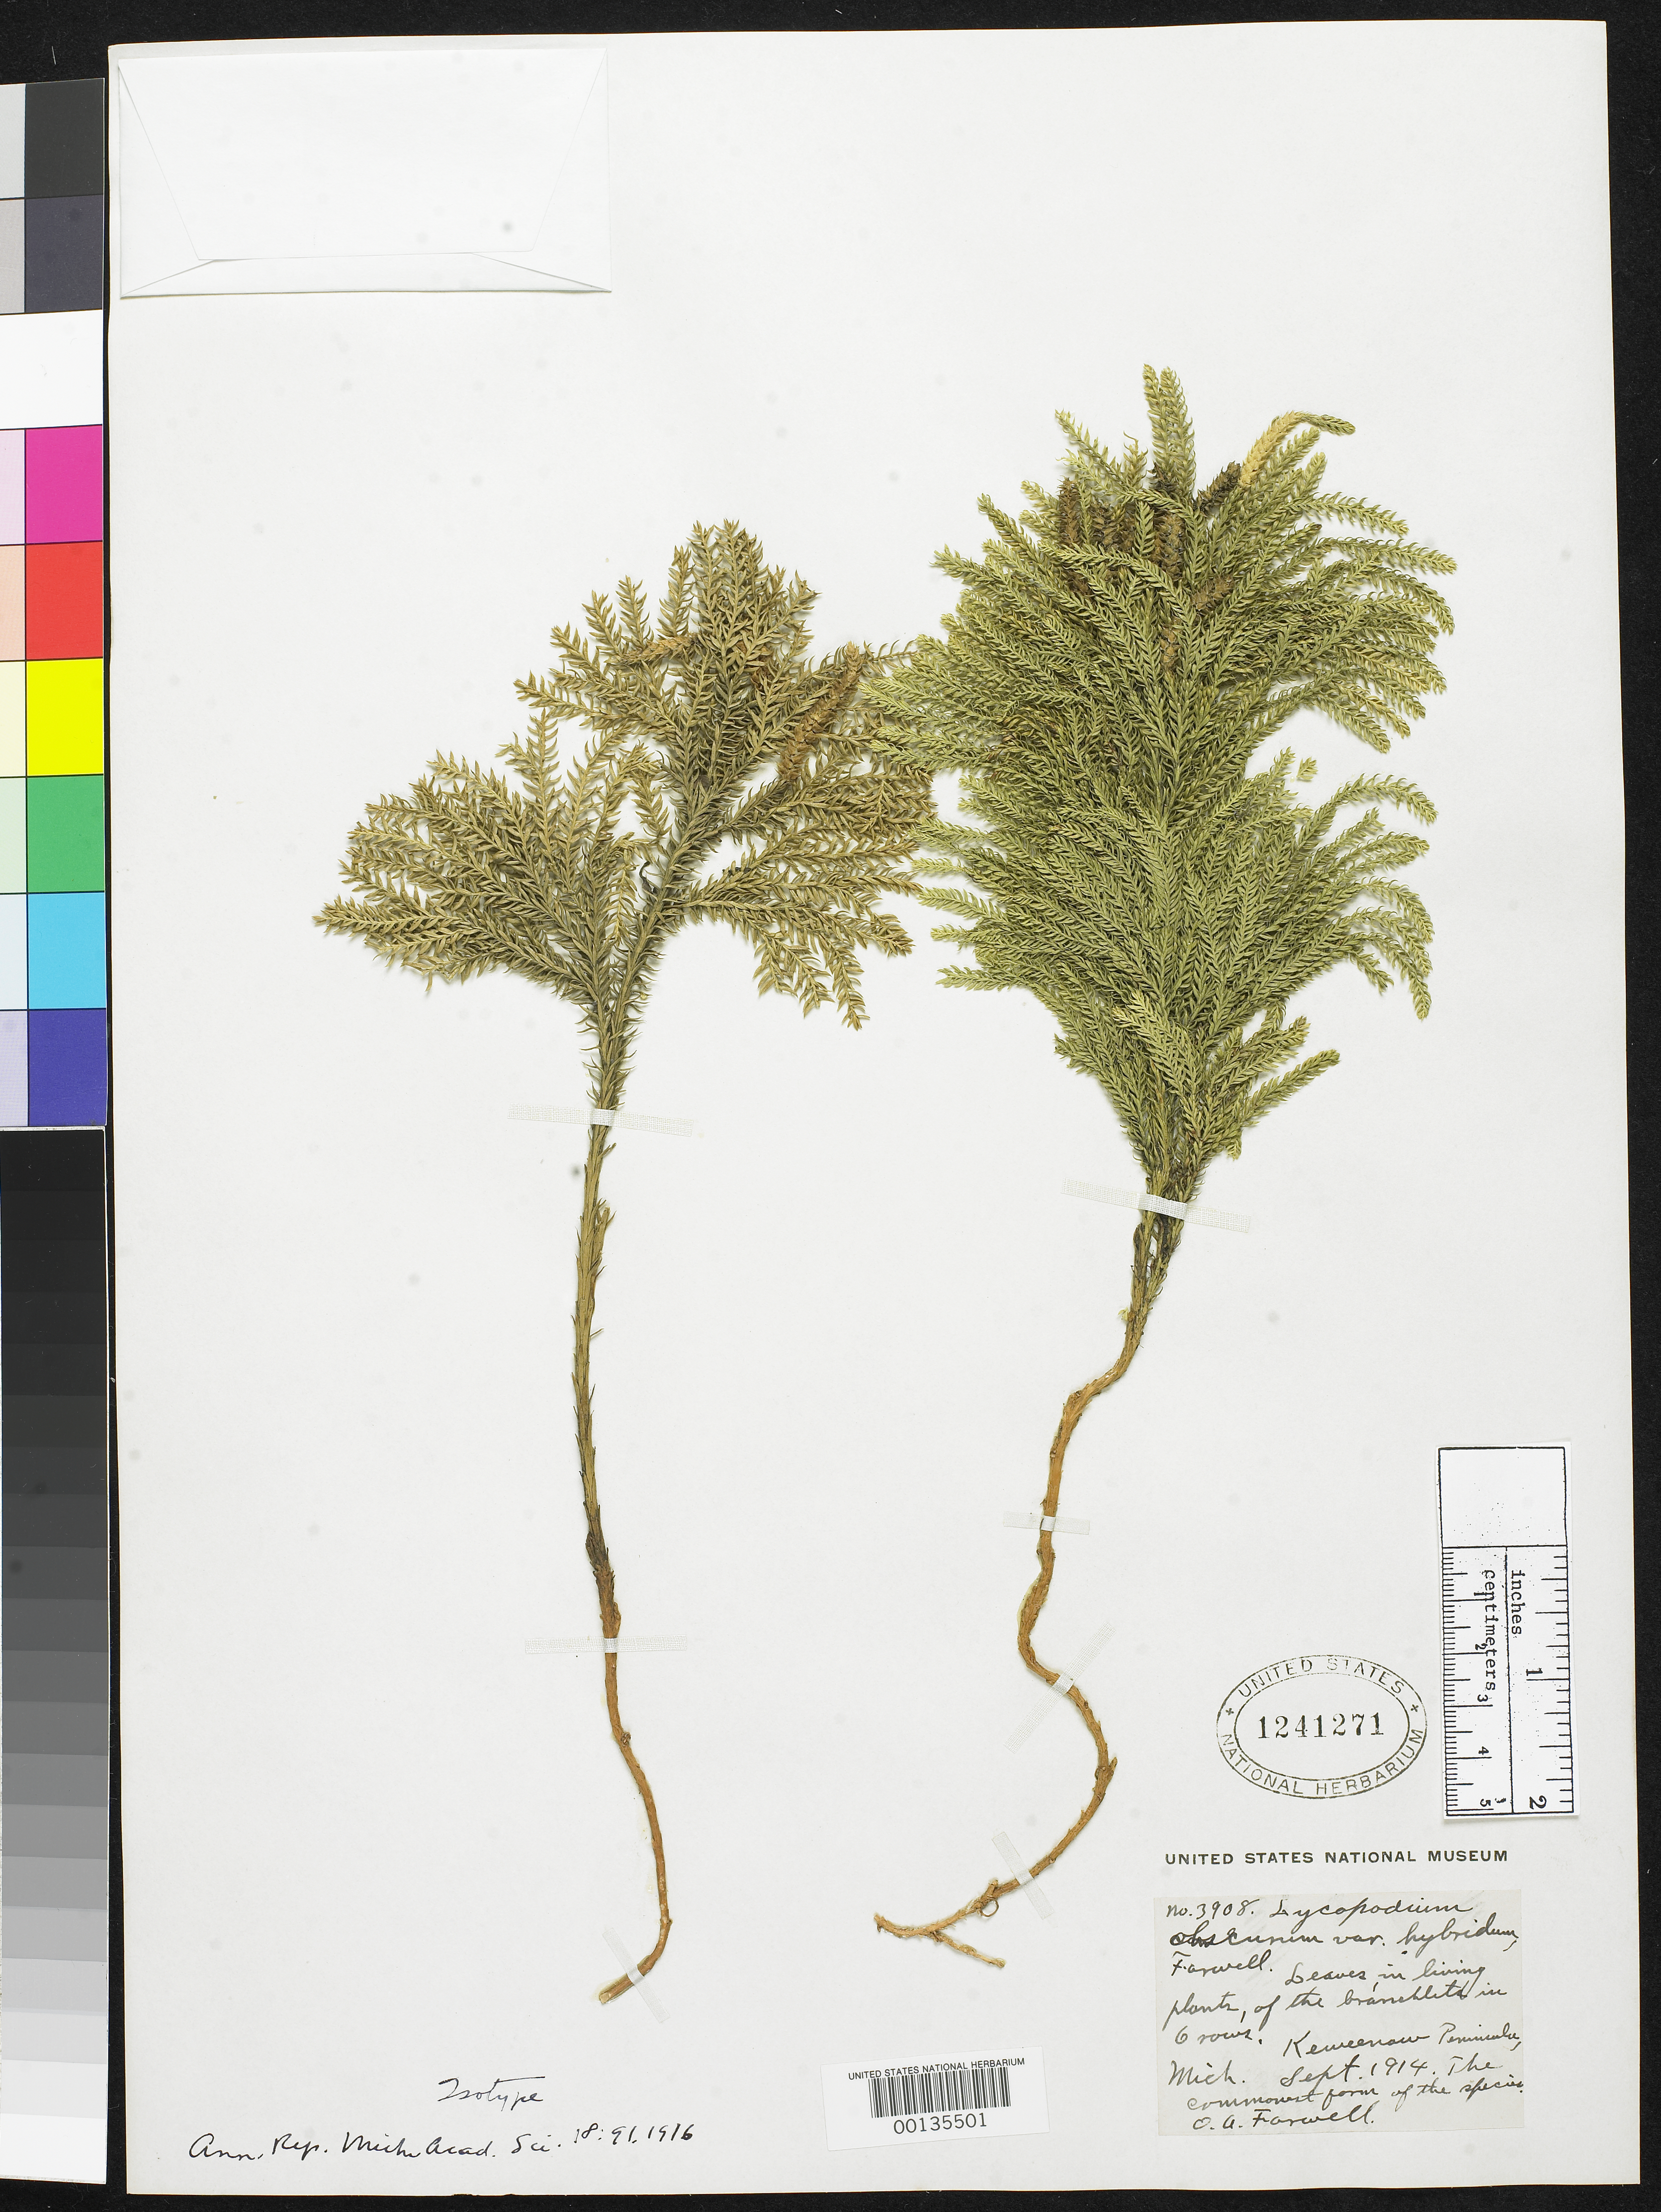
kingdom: Plantae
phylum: Tracheophyta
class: Lycopodiopsida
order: Lycopodiales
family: Lycopodiaceae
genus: Lycopodium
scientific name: Lycopodium obscurum var. hybridum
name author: Farw.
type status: Type Collection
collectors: O. Farwell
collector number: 3908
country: United States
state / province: Michigan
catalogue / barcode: US 1241271